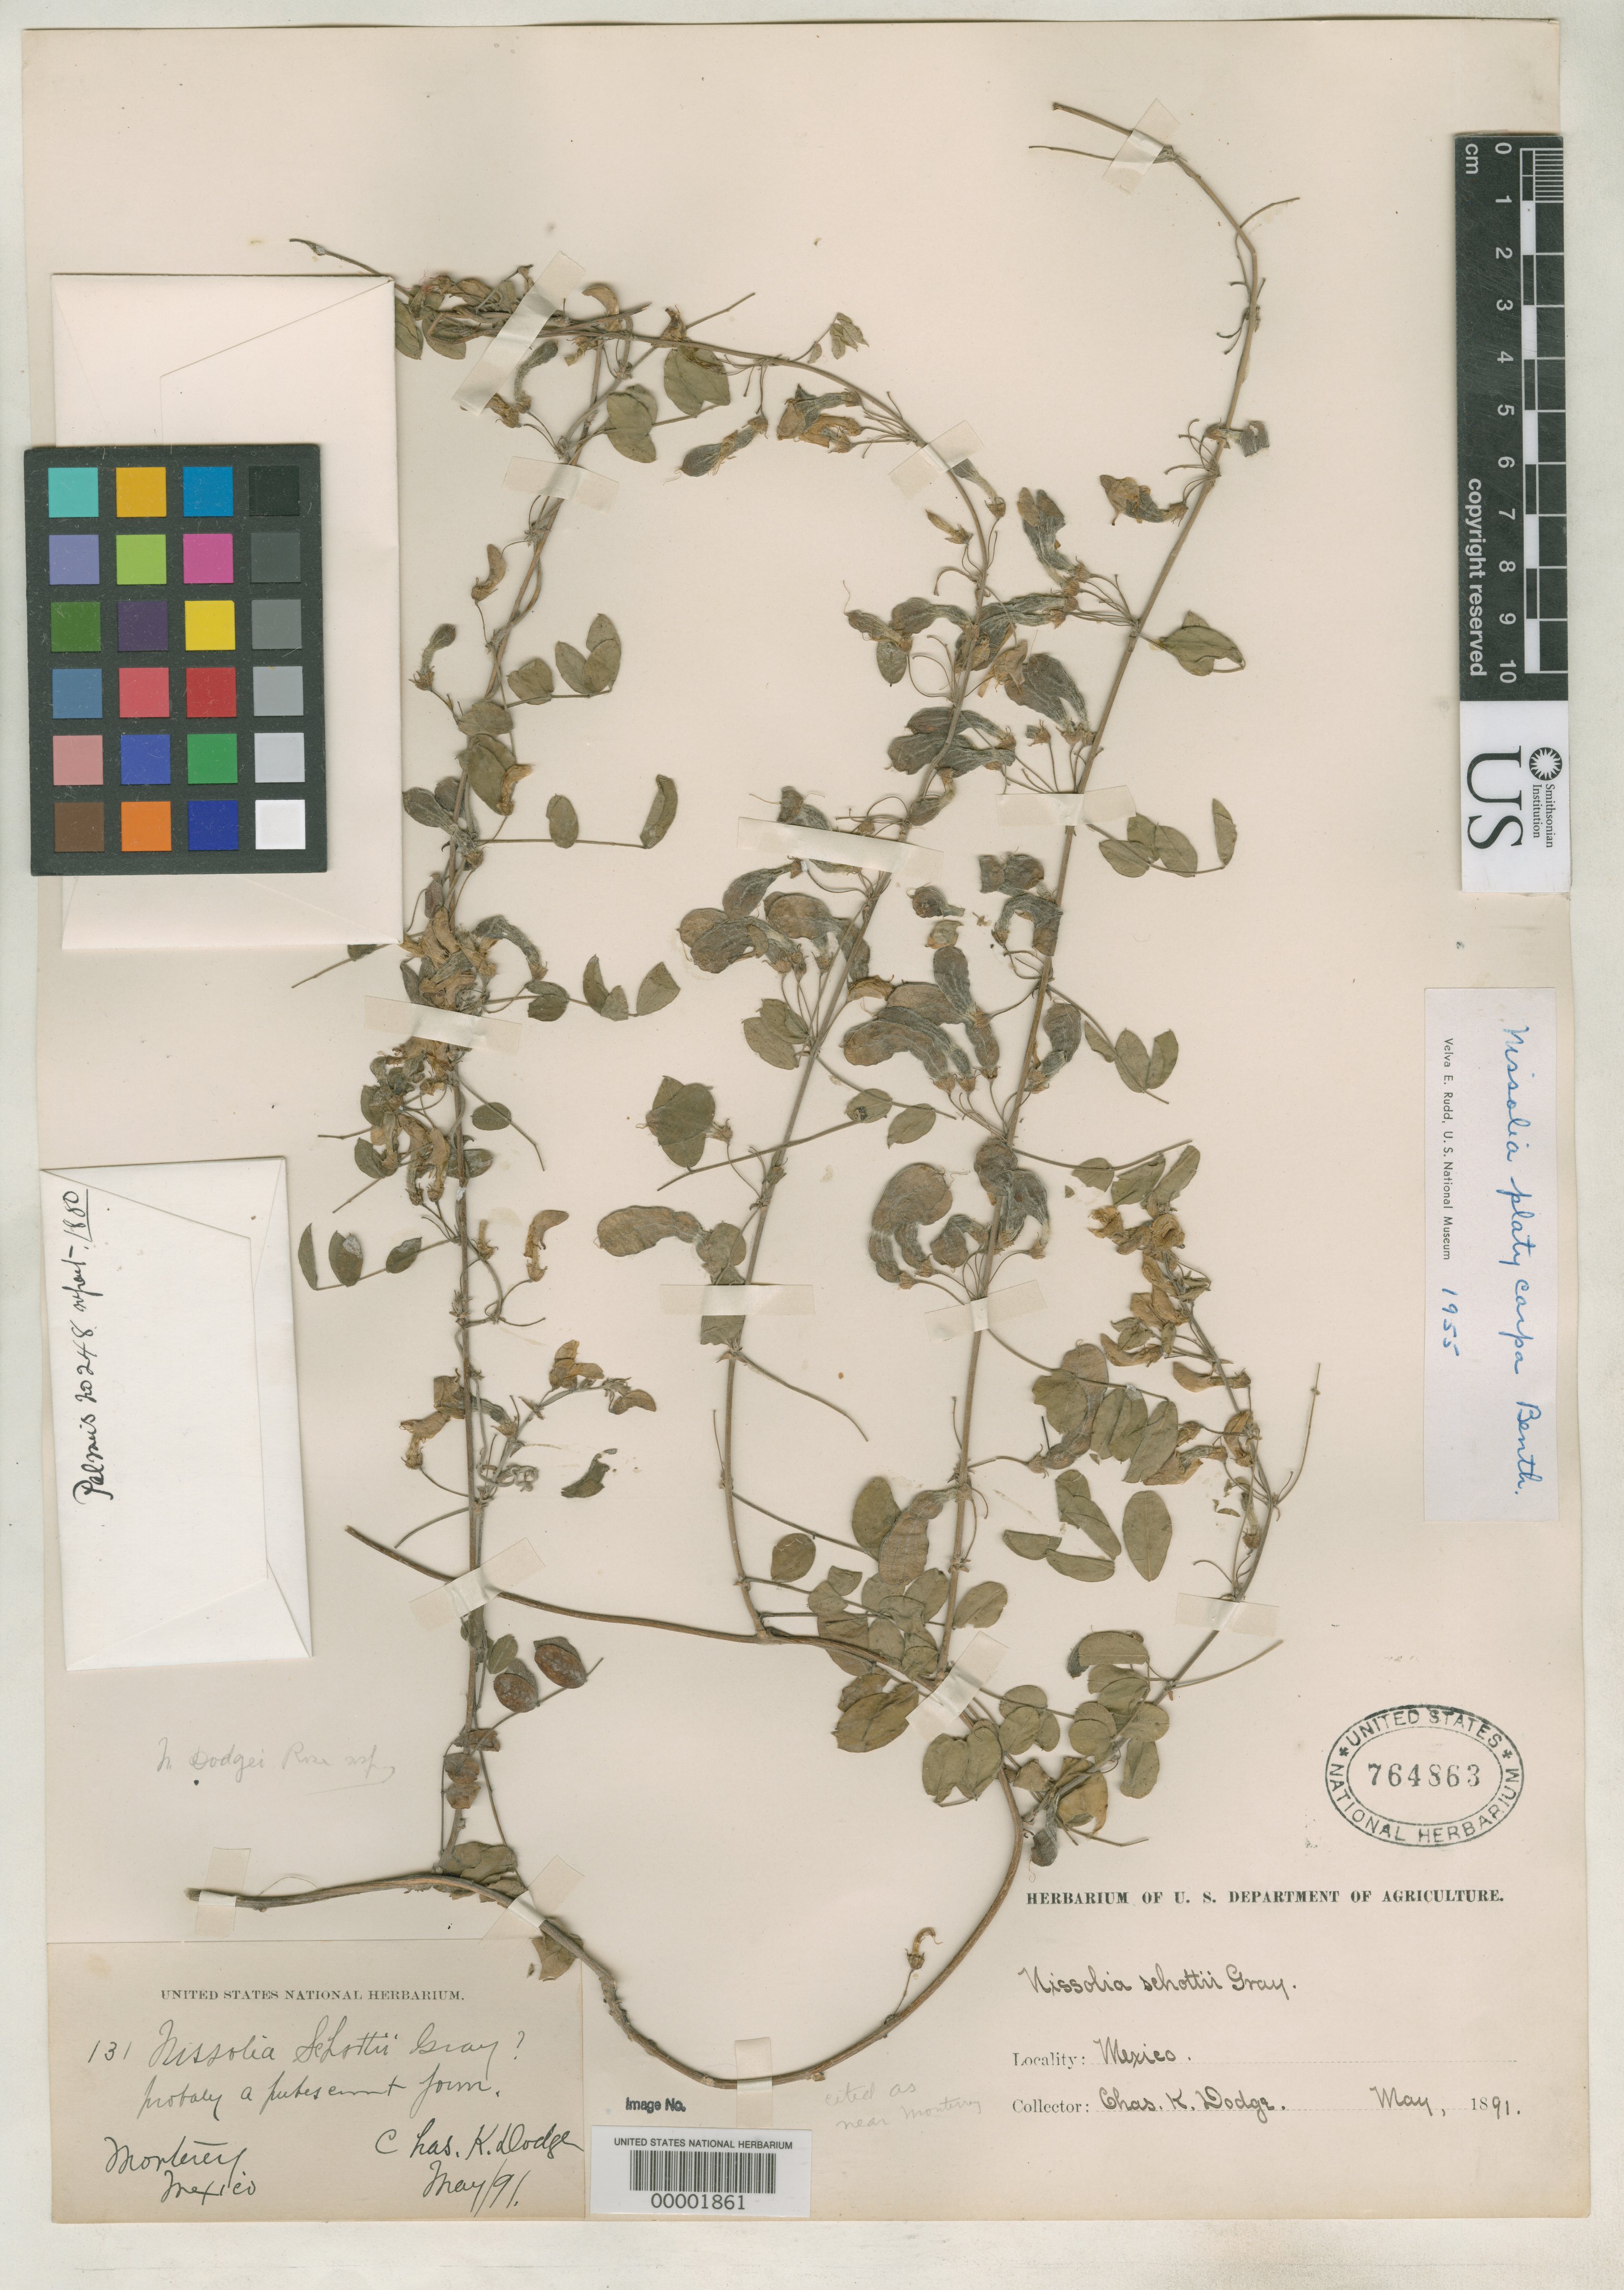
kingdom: Plantae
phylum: Tracheophyta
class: Magnoliopsida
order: Fabales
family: Fabaceae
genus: Nissolia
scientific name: Nissolia dodgei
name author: Rose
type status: Syntype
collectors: C. K. Dodge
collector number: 131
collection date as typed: May 1891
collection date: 1891-05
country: Mexico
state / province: Nuevo León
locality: Near Monterrey.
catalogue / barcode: US 764863